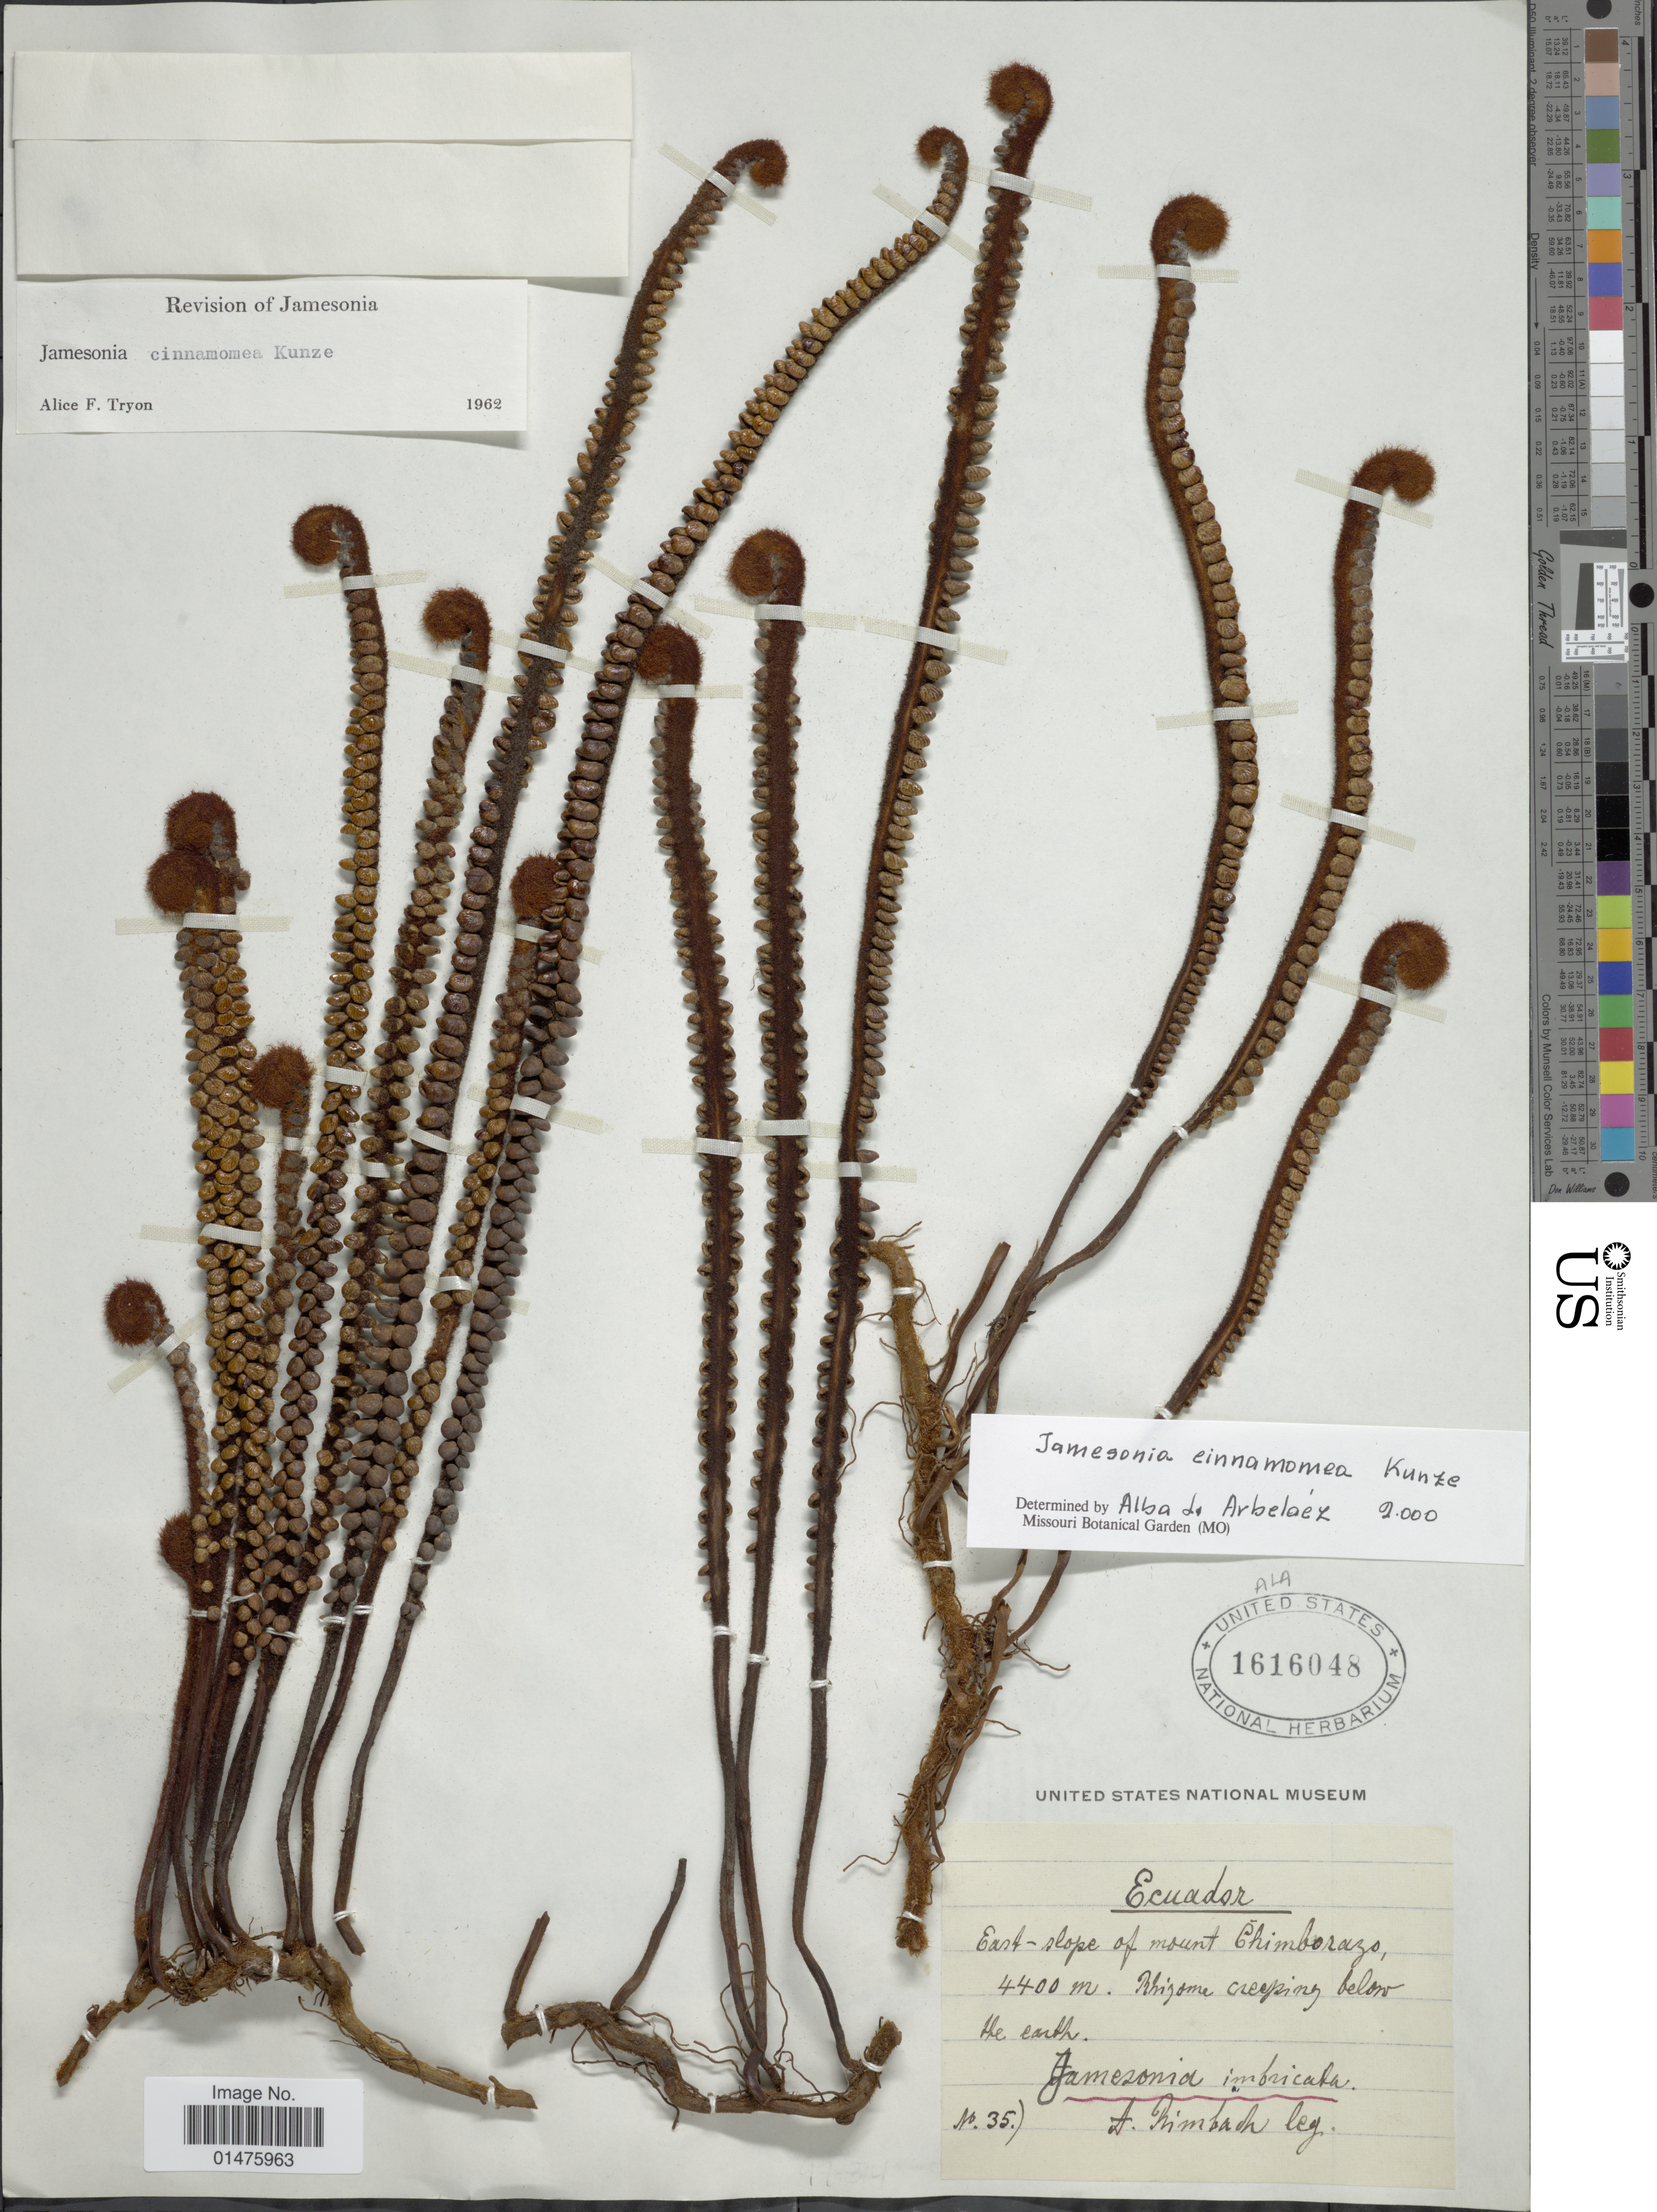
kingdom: Plantae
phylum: Tracheophyta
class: Polypodiopsida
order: Polypodiales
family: Pteridaceae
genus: Jamesonia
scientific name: Jamesonia cinnamomea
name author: Kunze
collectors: A. Rimbach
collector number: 35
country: Ecuador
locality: East-slope of mount Chimborazo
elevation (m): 4400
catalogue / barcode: US 1616048